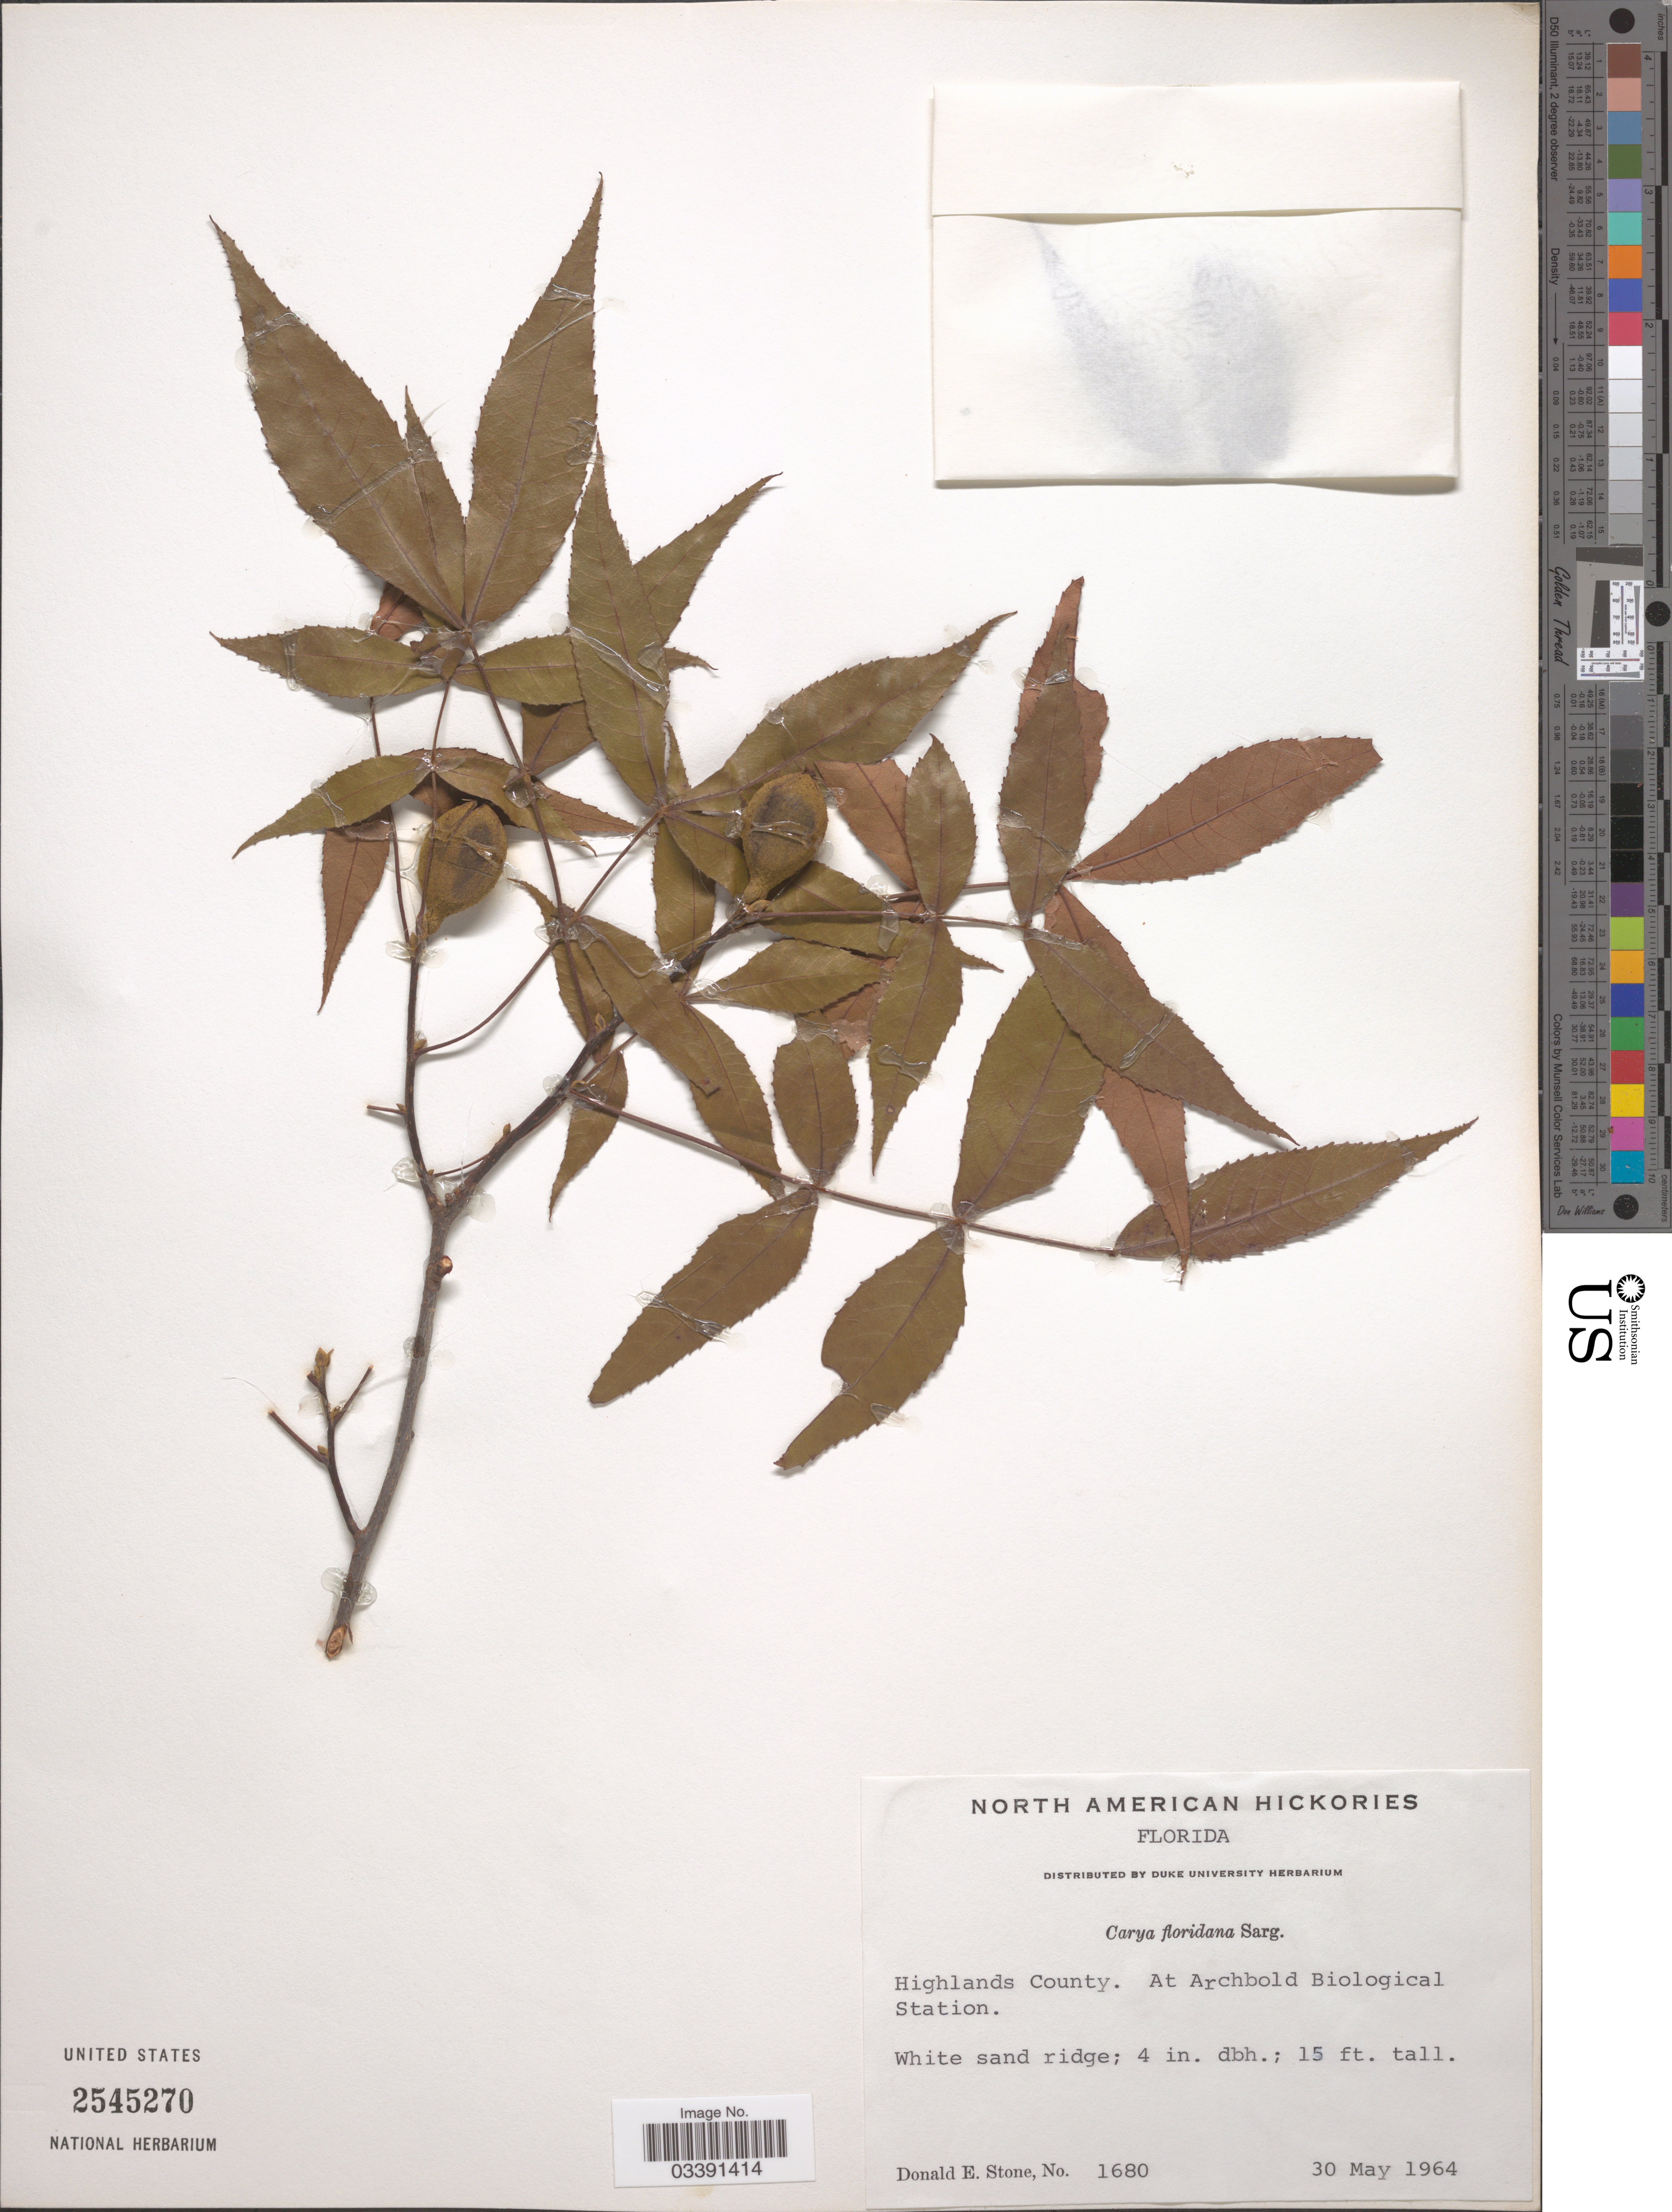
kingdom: Plantae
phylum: Tracheophyta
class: Magnoliopsida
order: Fagales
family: Juglandaceae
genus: Carya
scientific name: Carya floridana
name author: Sarg.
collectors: D. Stone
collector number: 1680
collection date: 1964-05-30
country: United States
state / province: Florida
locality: Highlands County. At Archbold Biological Station.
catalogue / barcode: US 2545270